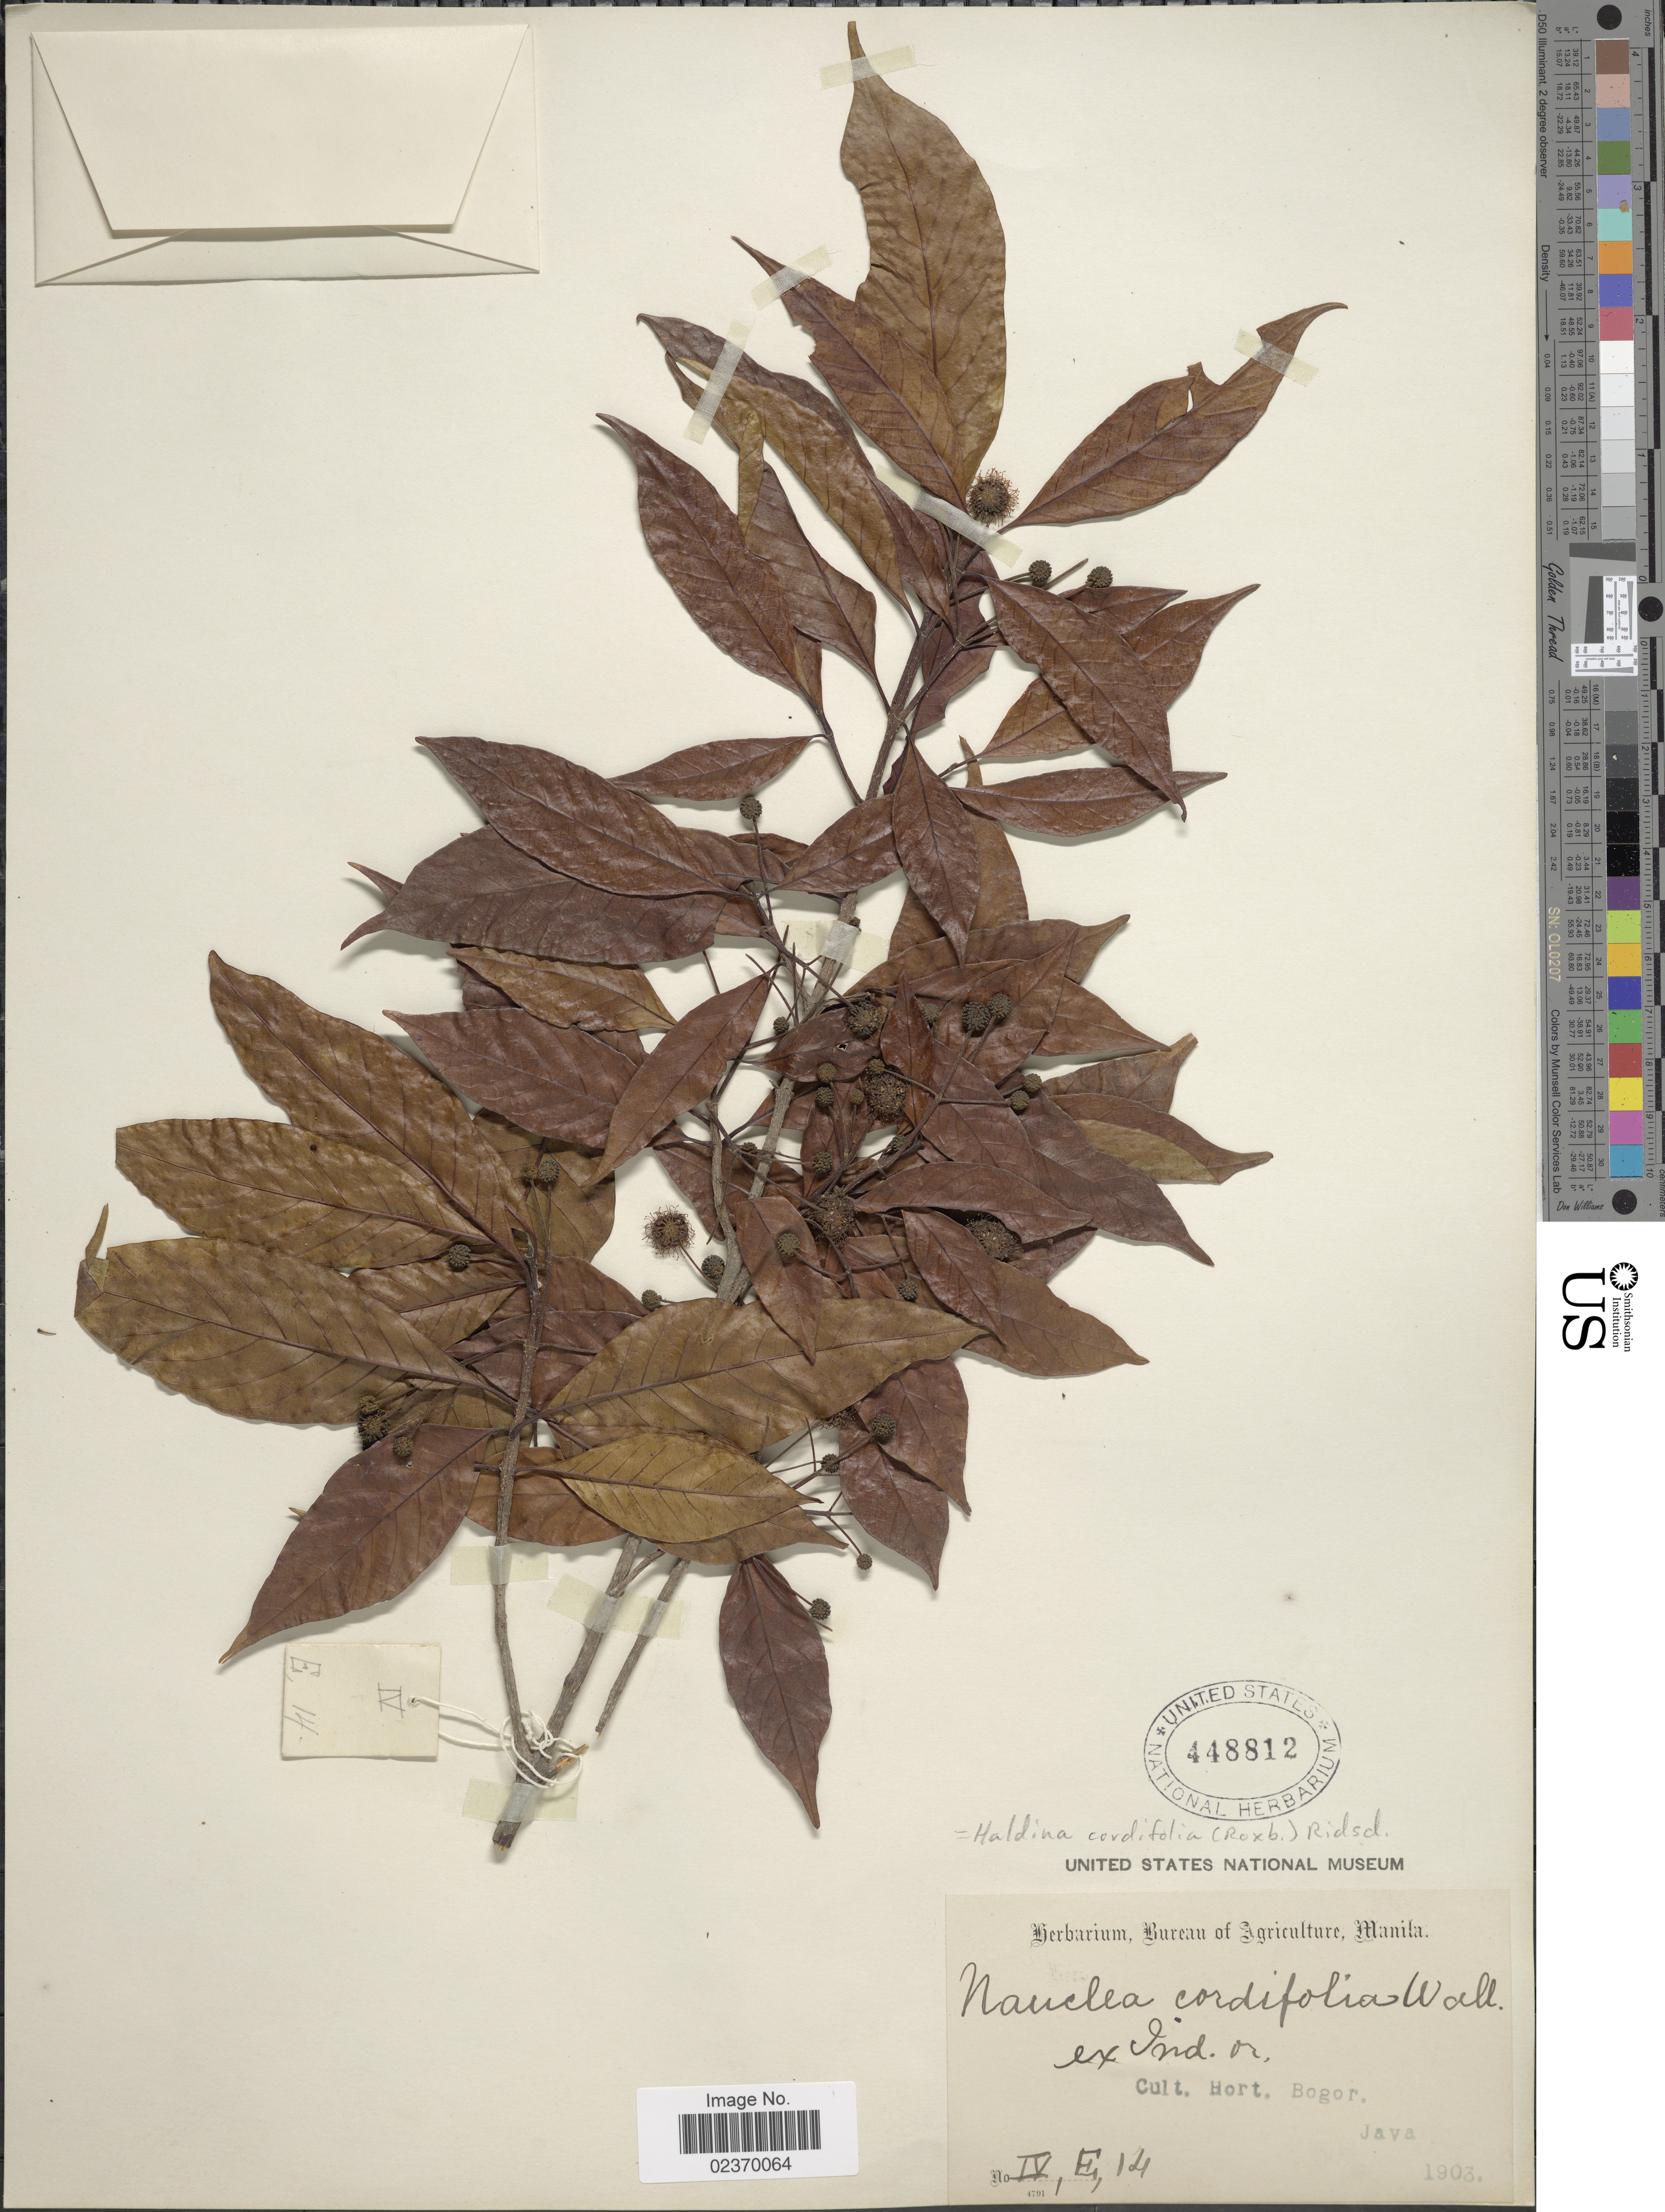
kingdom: Plantae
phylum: Tracheophyta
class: Magnoliopsida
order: Gentianales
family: Rubiaceae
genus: Adina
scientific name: Adina cordifolia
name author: (Roxb.) Hook. f. & Benth.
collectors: ex Herb. Bur. Agric. Manila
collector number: IV, E, 14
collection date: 1903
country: Indonesia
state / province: Java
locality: Ex Ind. or [unsure placement] Cult Hort Bogor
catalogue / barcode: US 448812